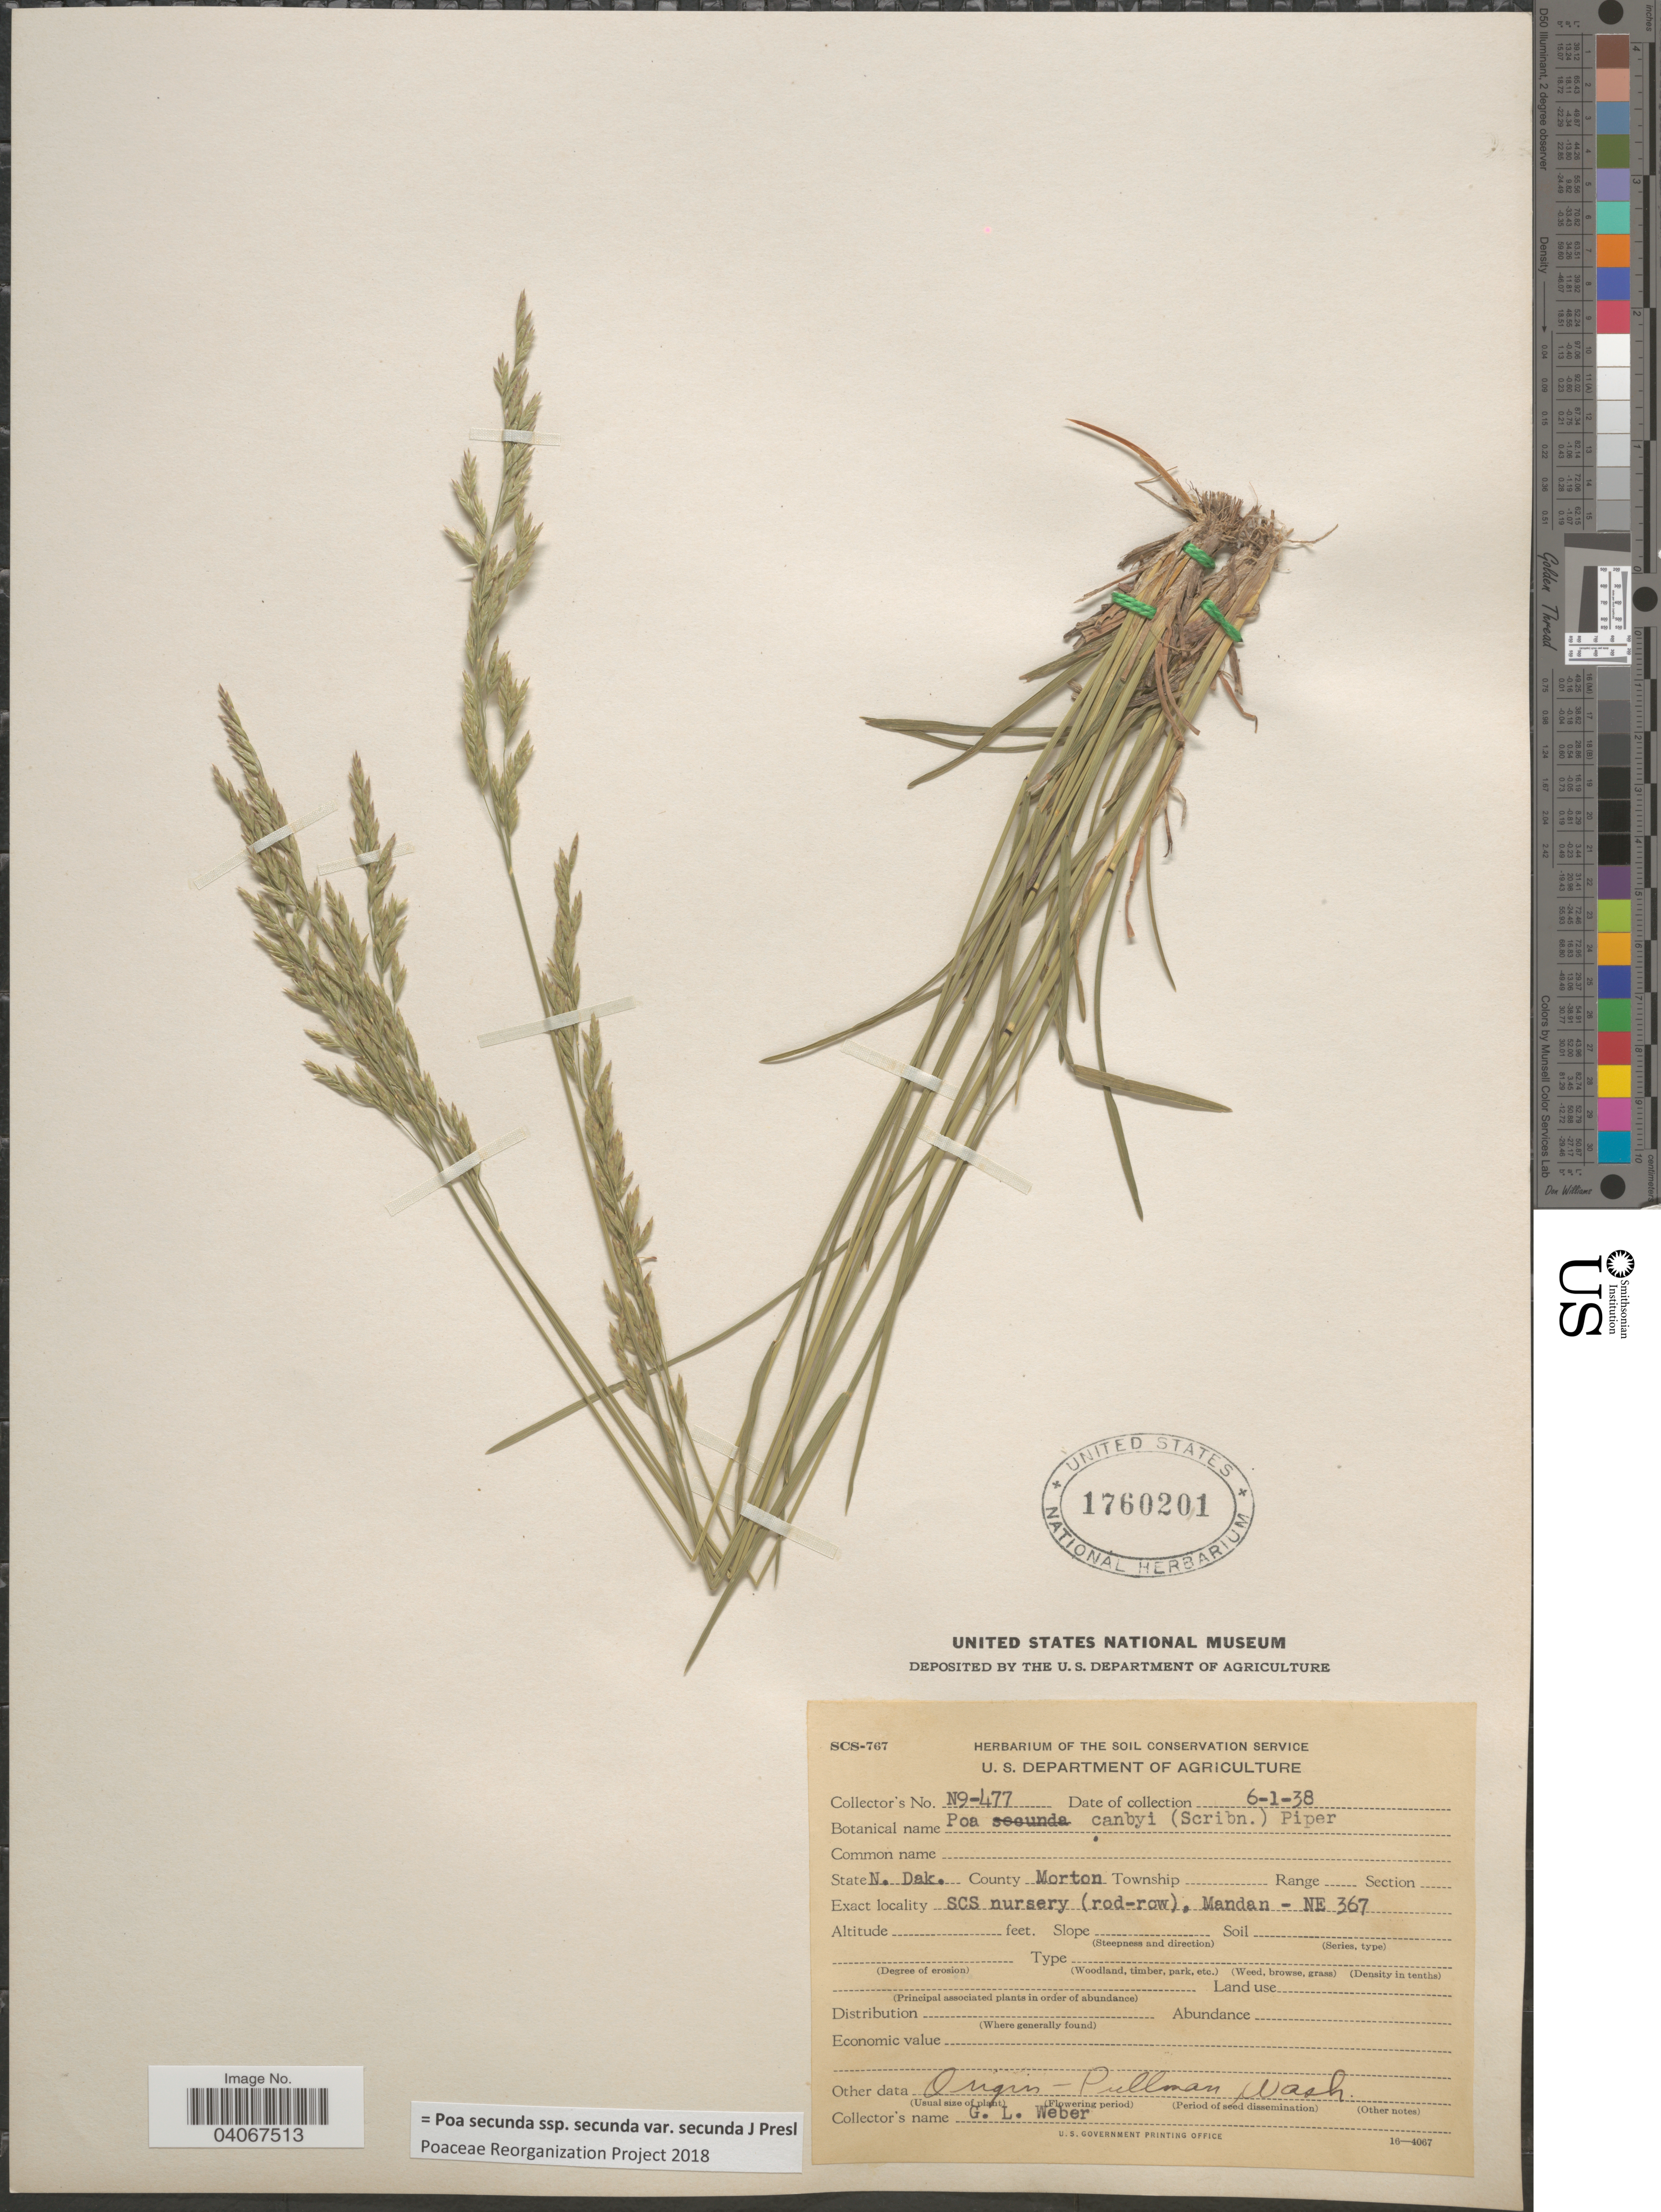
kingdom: Plantae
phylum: Tracheophyta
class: Liliopsida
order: Poales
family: Poaceae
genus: Poa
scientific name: Poa secunda subsp. secunda var. secunda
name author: J. Presl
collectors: G. Weber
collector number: N9-477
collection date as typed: Transcribed d/m/y: 1/6/38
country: United States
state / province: North Dakota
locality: County Morton. SCS nursery (rod-row), Mandan - NE 367.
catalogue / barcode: US 1760201